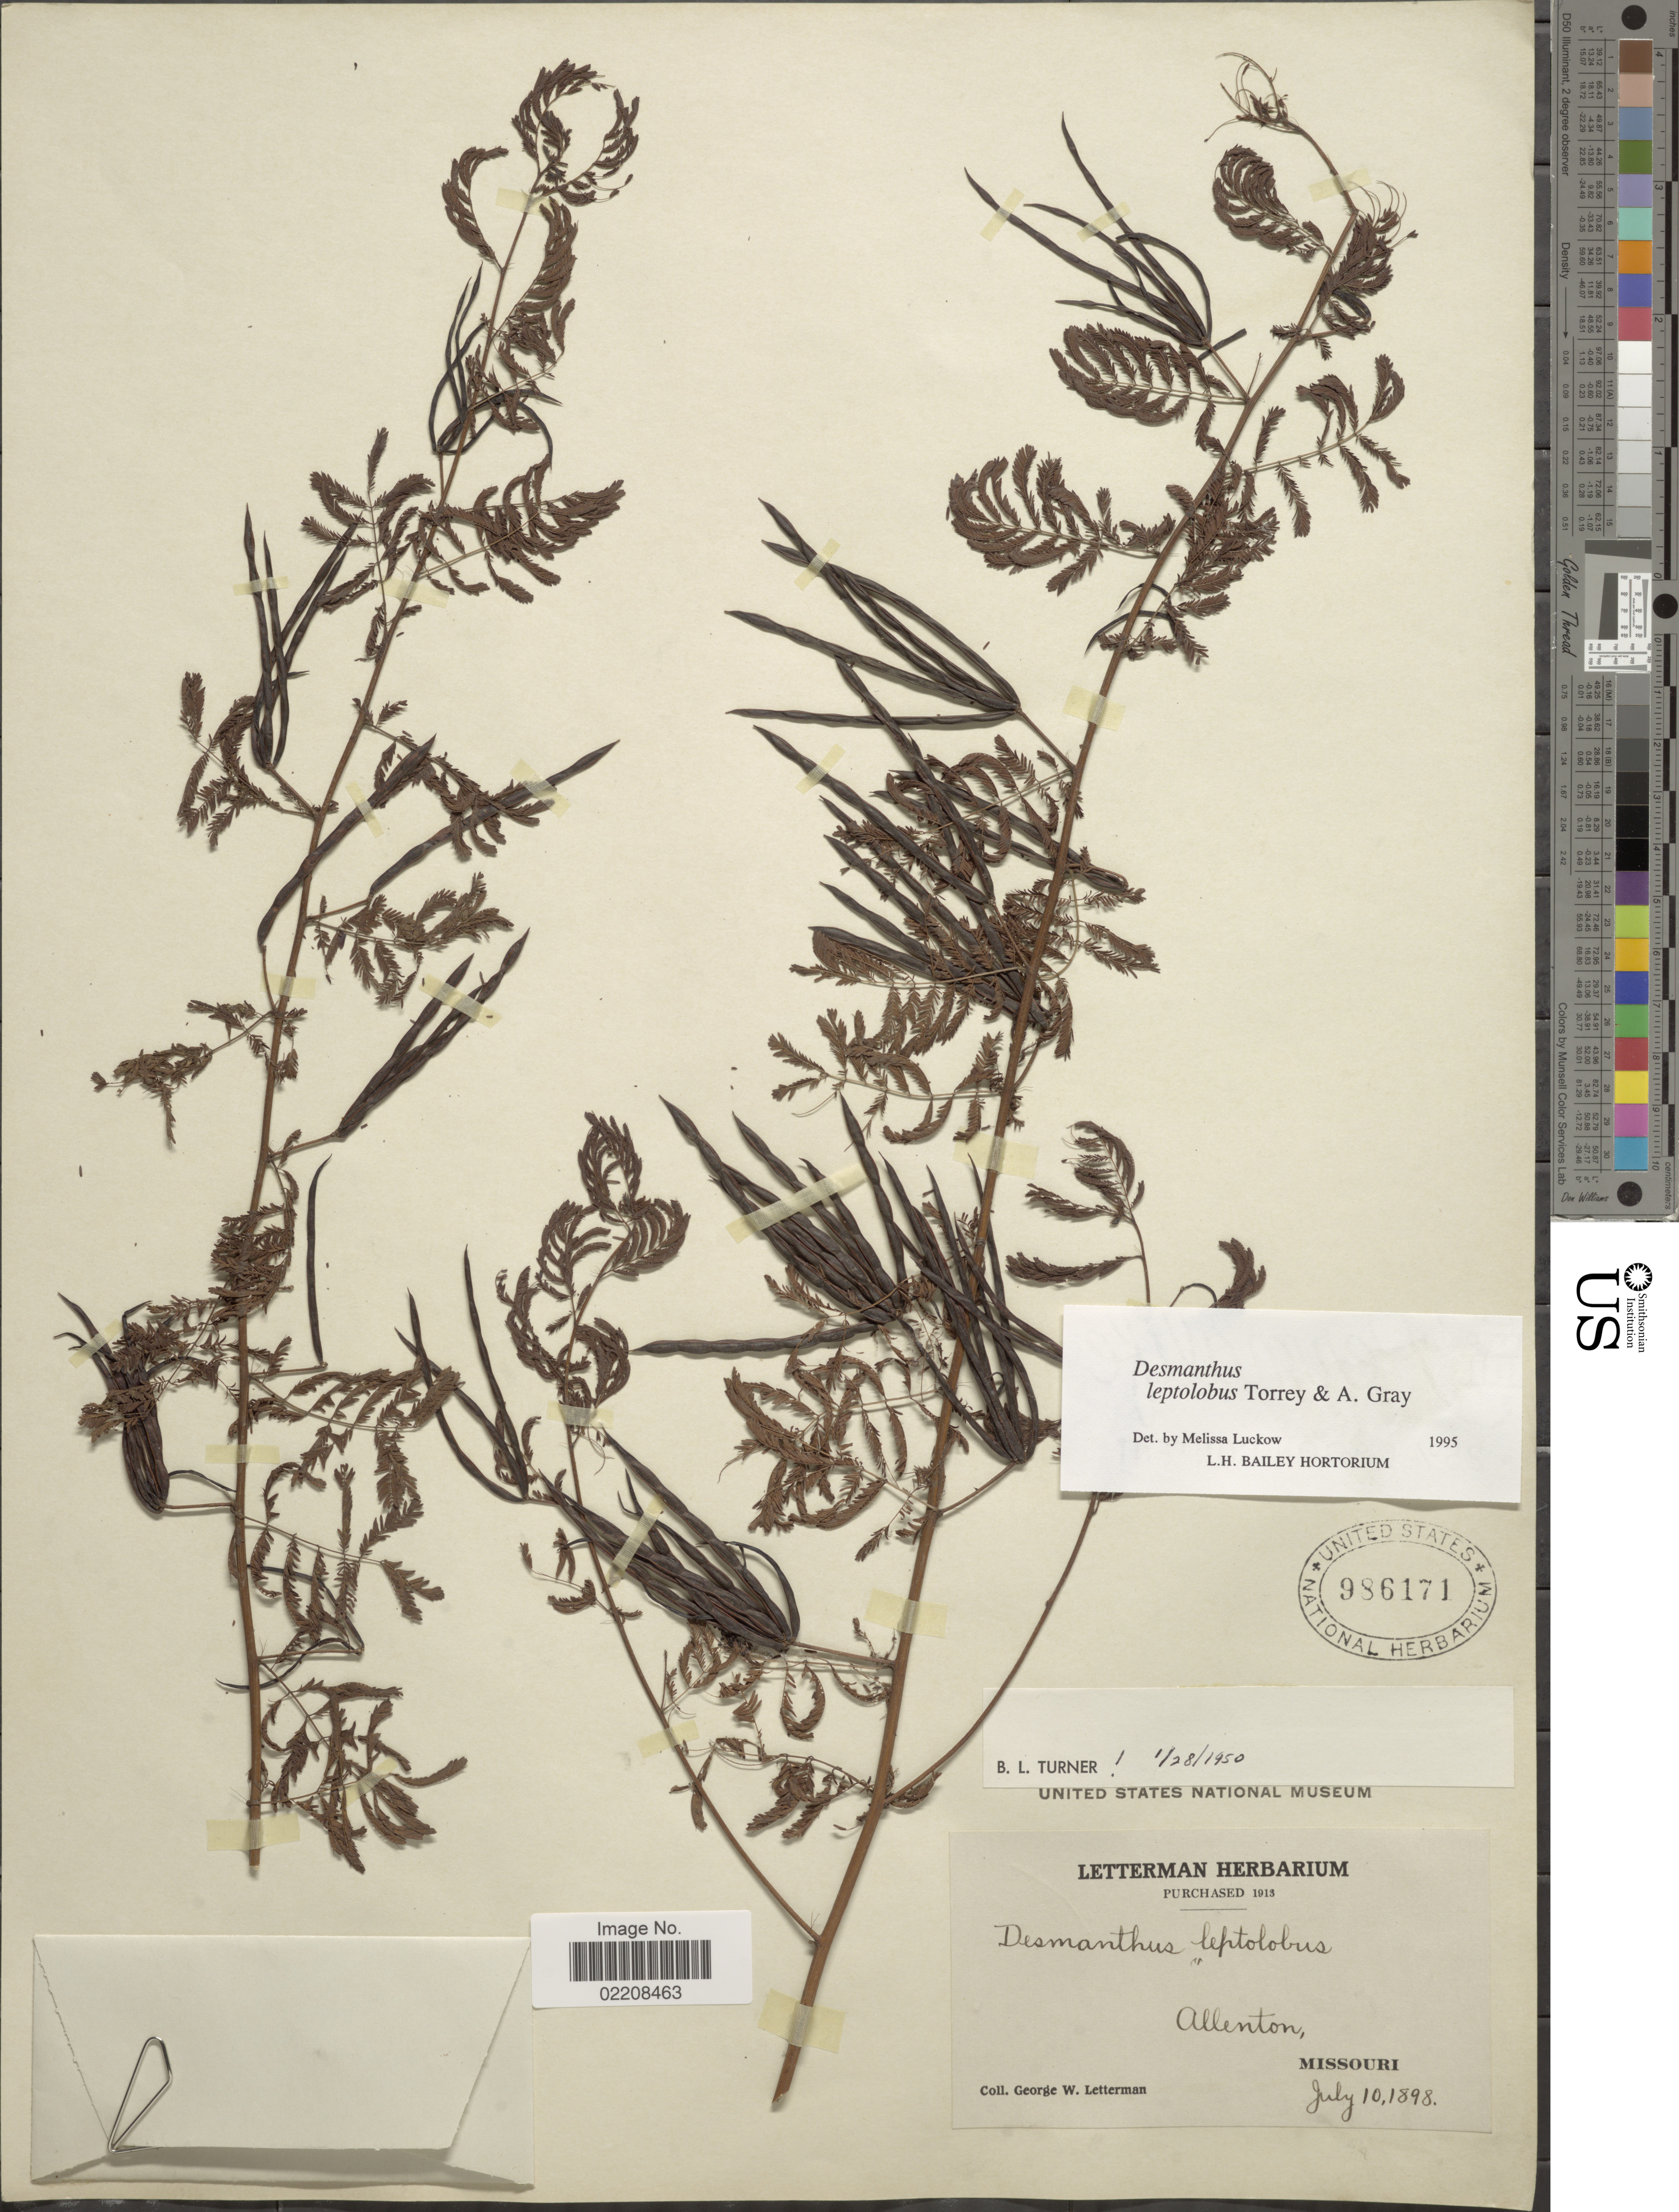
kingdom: Plantae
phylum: Tracheophyta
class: Magnoliopsida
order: Fabales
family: Fabaceae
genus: Desmanthus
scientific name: Desmanthus leptolobus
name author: Torr. & A. Gray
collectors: G. W. Letterman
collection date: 1898-07-10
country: United States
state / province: Missouri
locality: Allenton, Missouri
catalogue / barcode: US 986171